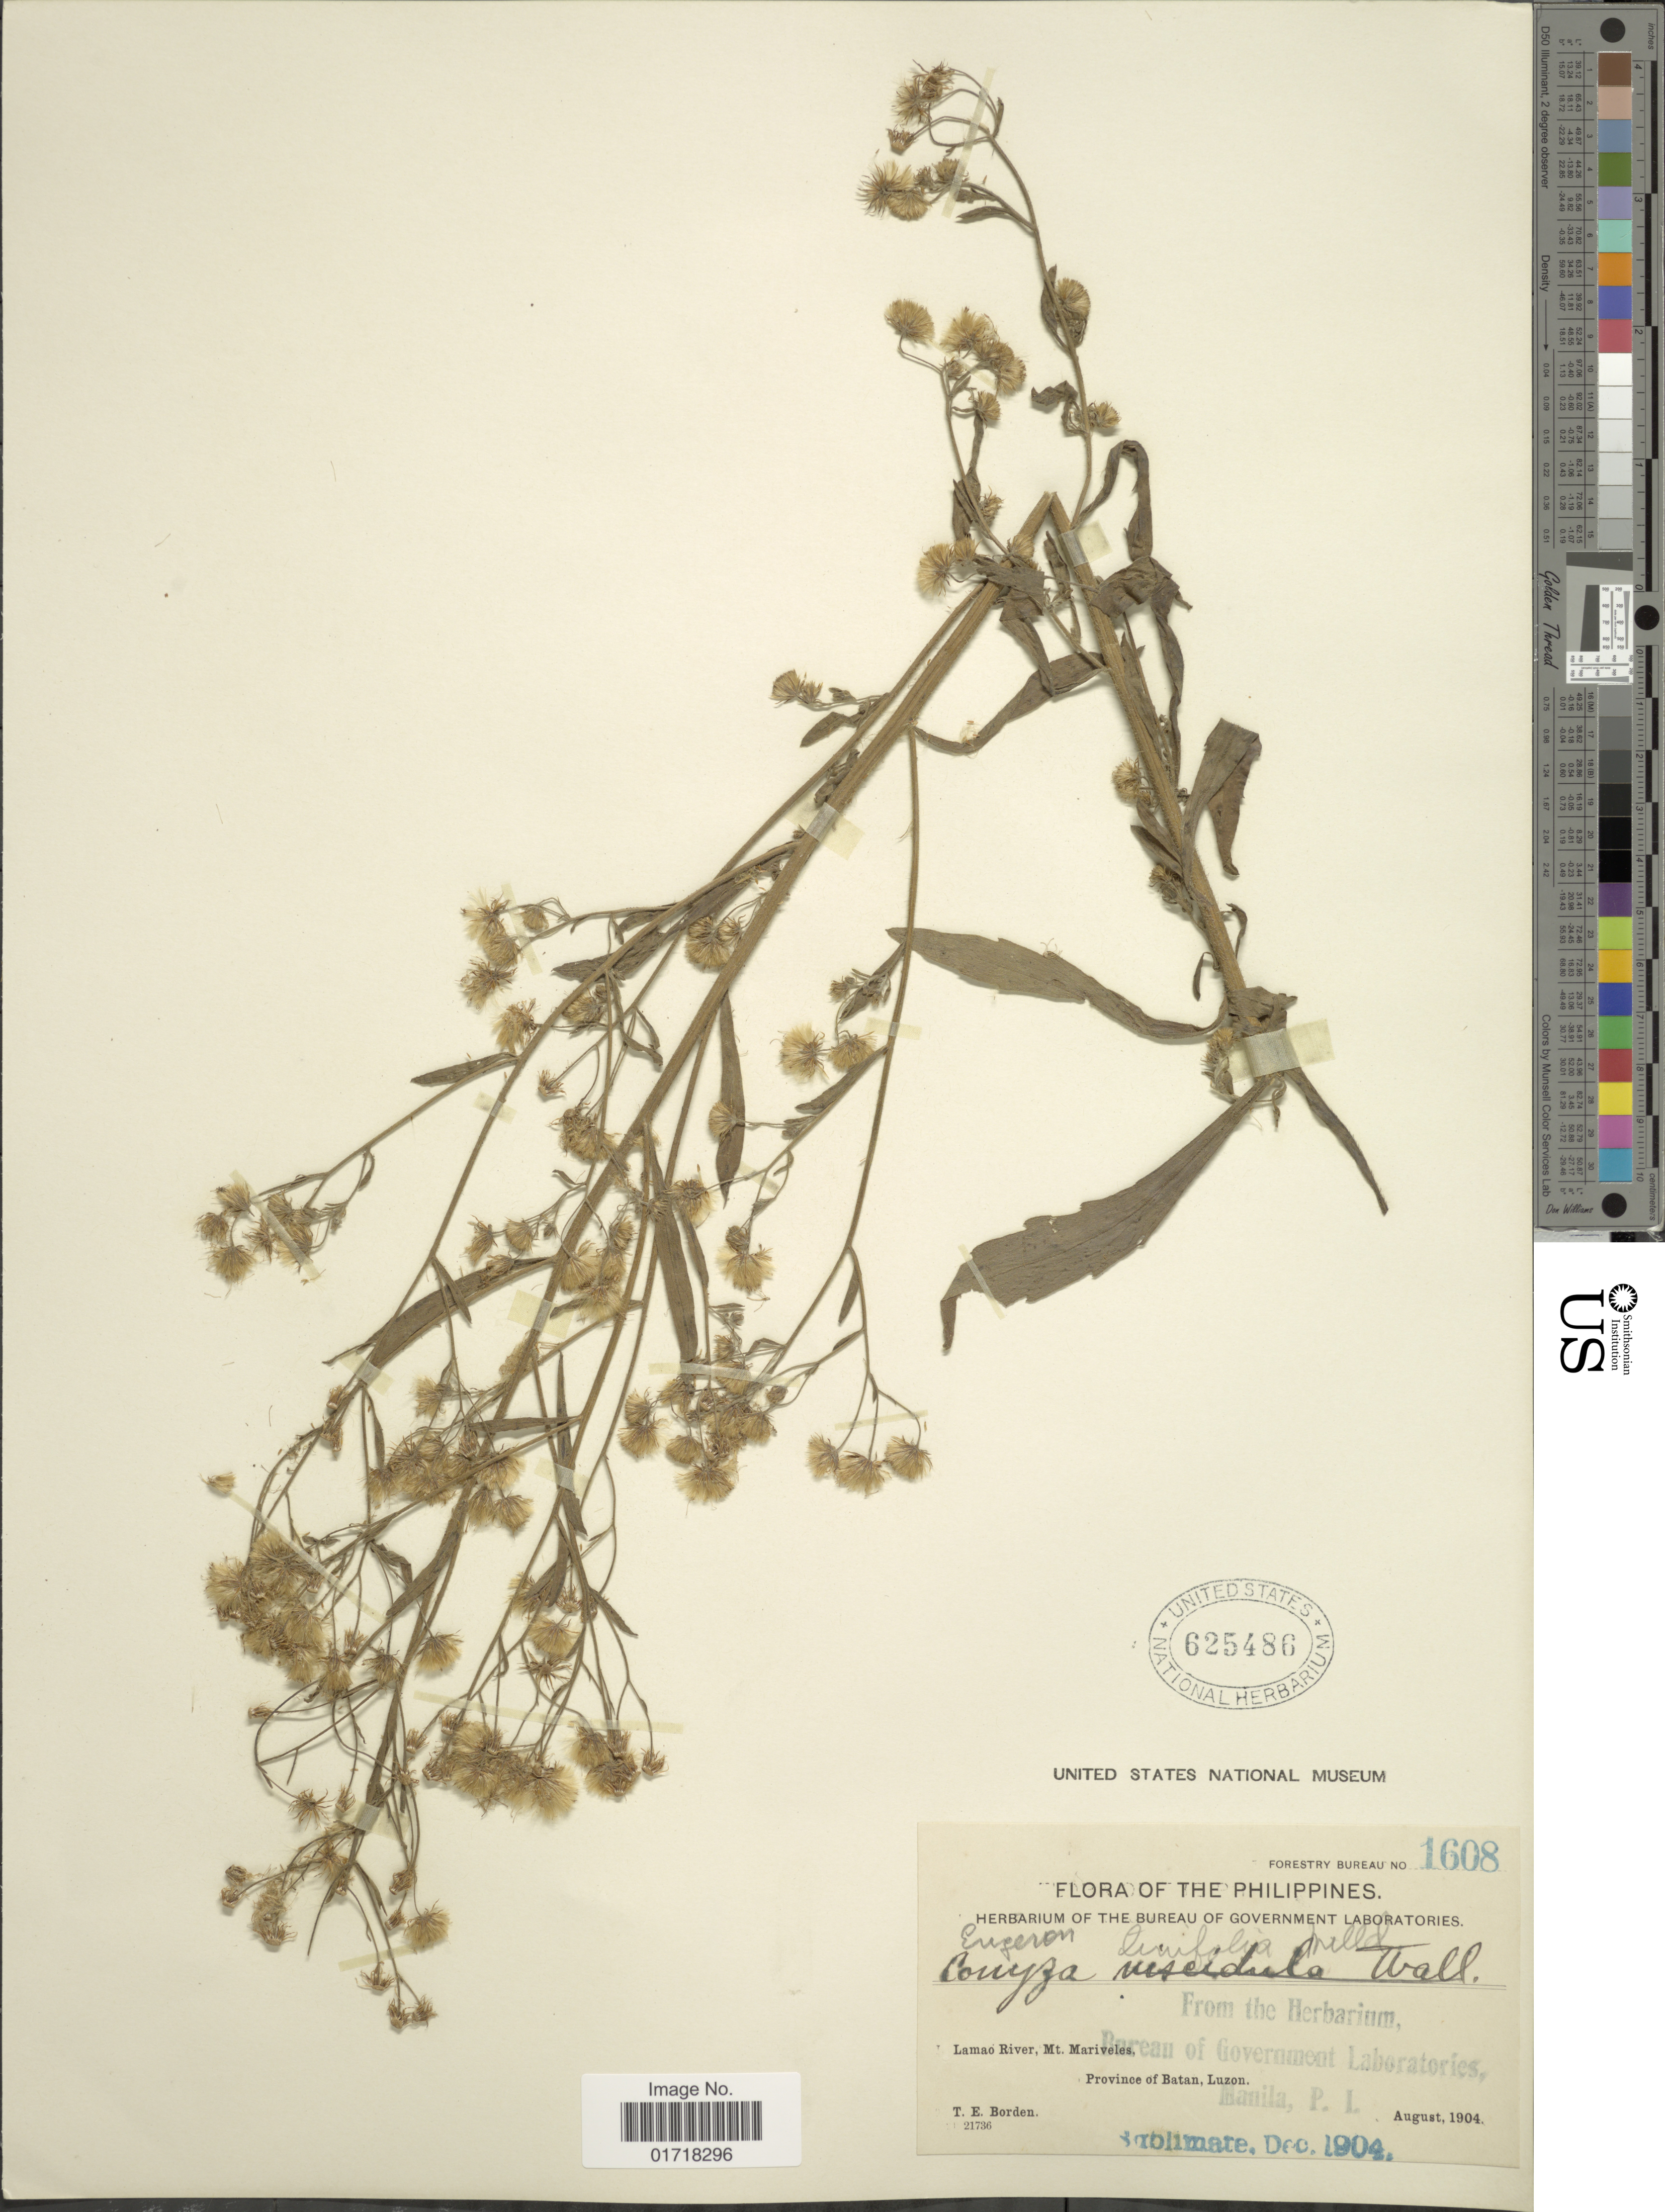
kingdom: Plantae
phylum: Tracheophyta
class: Magnoliopsida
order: Asterales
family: Asteraceae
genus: Erigeron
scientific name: Erigeron bonariensis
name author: L.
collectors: T. E. Borden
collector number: Forestry Bureau 1608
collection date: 1904-08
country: Philippines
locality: Lamao River, Mt. Mariveles, Province of Batan, Luzon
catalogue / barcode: US 625486